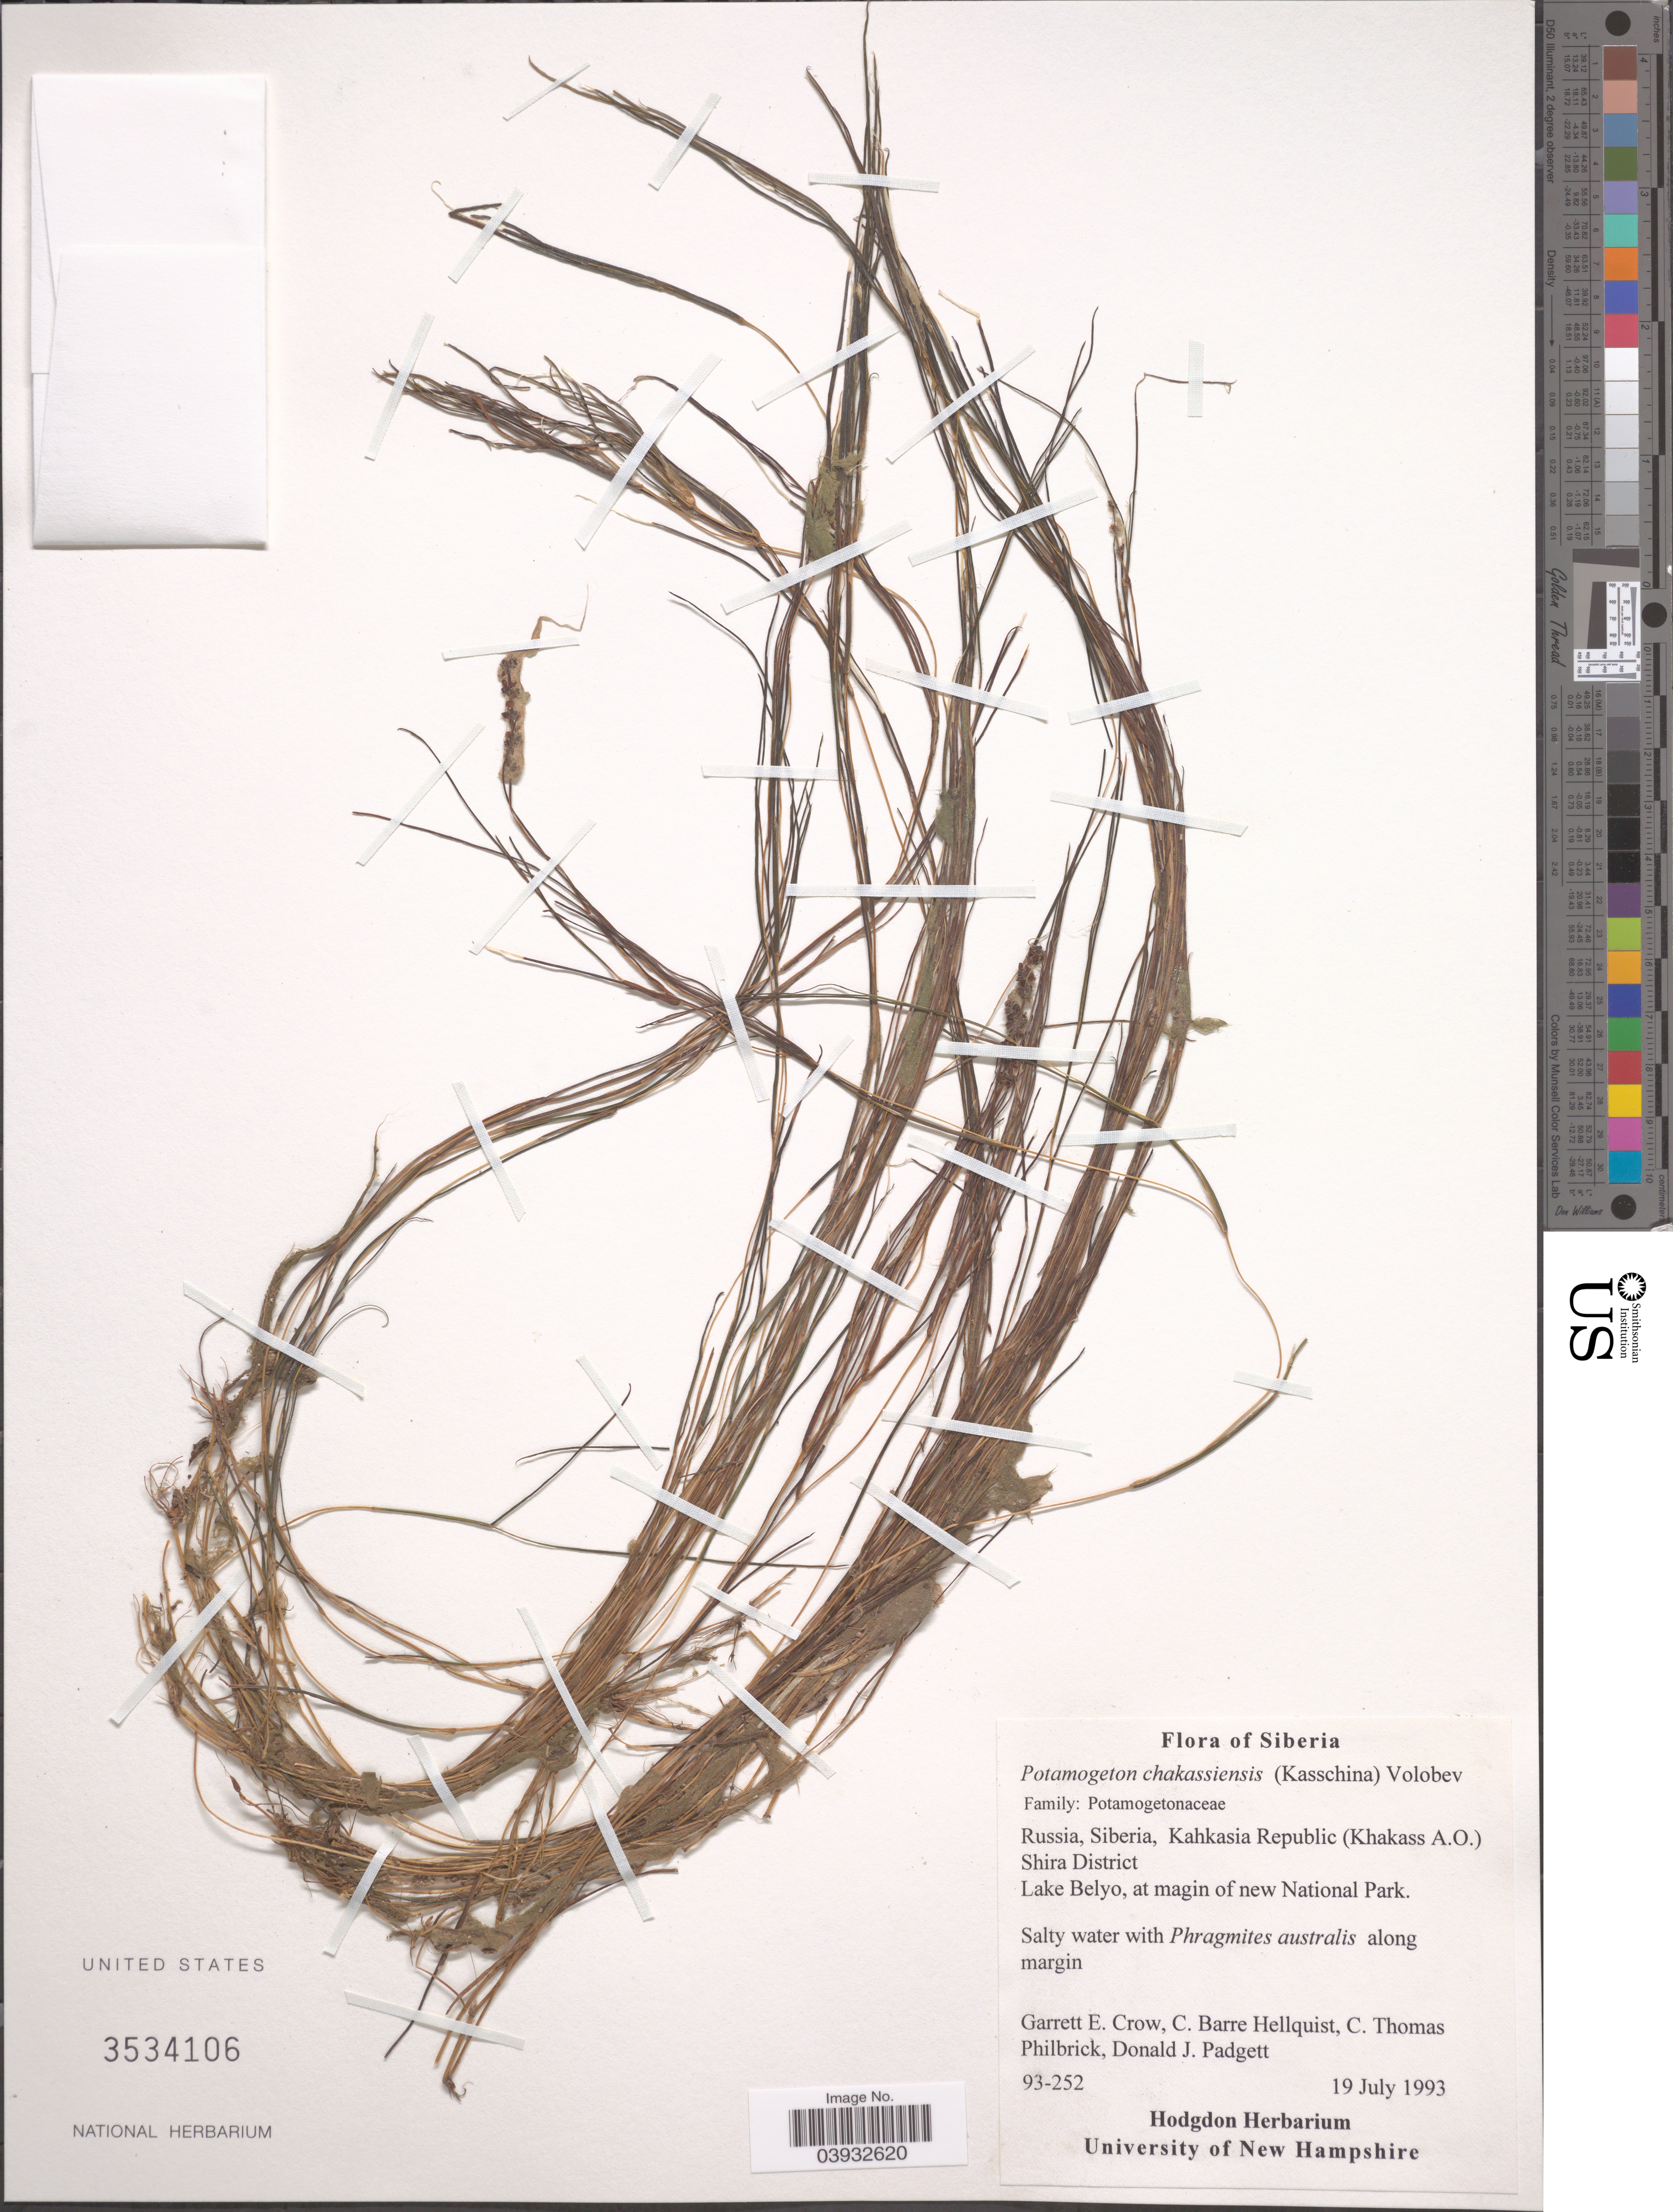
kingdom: Plantae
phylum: Tracheophyta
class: Liliopsida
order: Alismatales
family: Potamogetonaceae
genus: Potamogeton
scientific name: Potamogeton chakassiensis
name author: (Kaschina) Volobaev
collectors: G. E. Crow, C. Hellquist, C. Philbrick & D. Padgett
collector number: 93-252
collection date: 1993-07-19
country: Russian Federation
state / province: Khakassia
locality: Russia, Siberia, Kahkasia Republic (Khakass A.O.) Shira District. Lake Belyo, at magin of new National Park.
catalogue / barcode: US 3534106